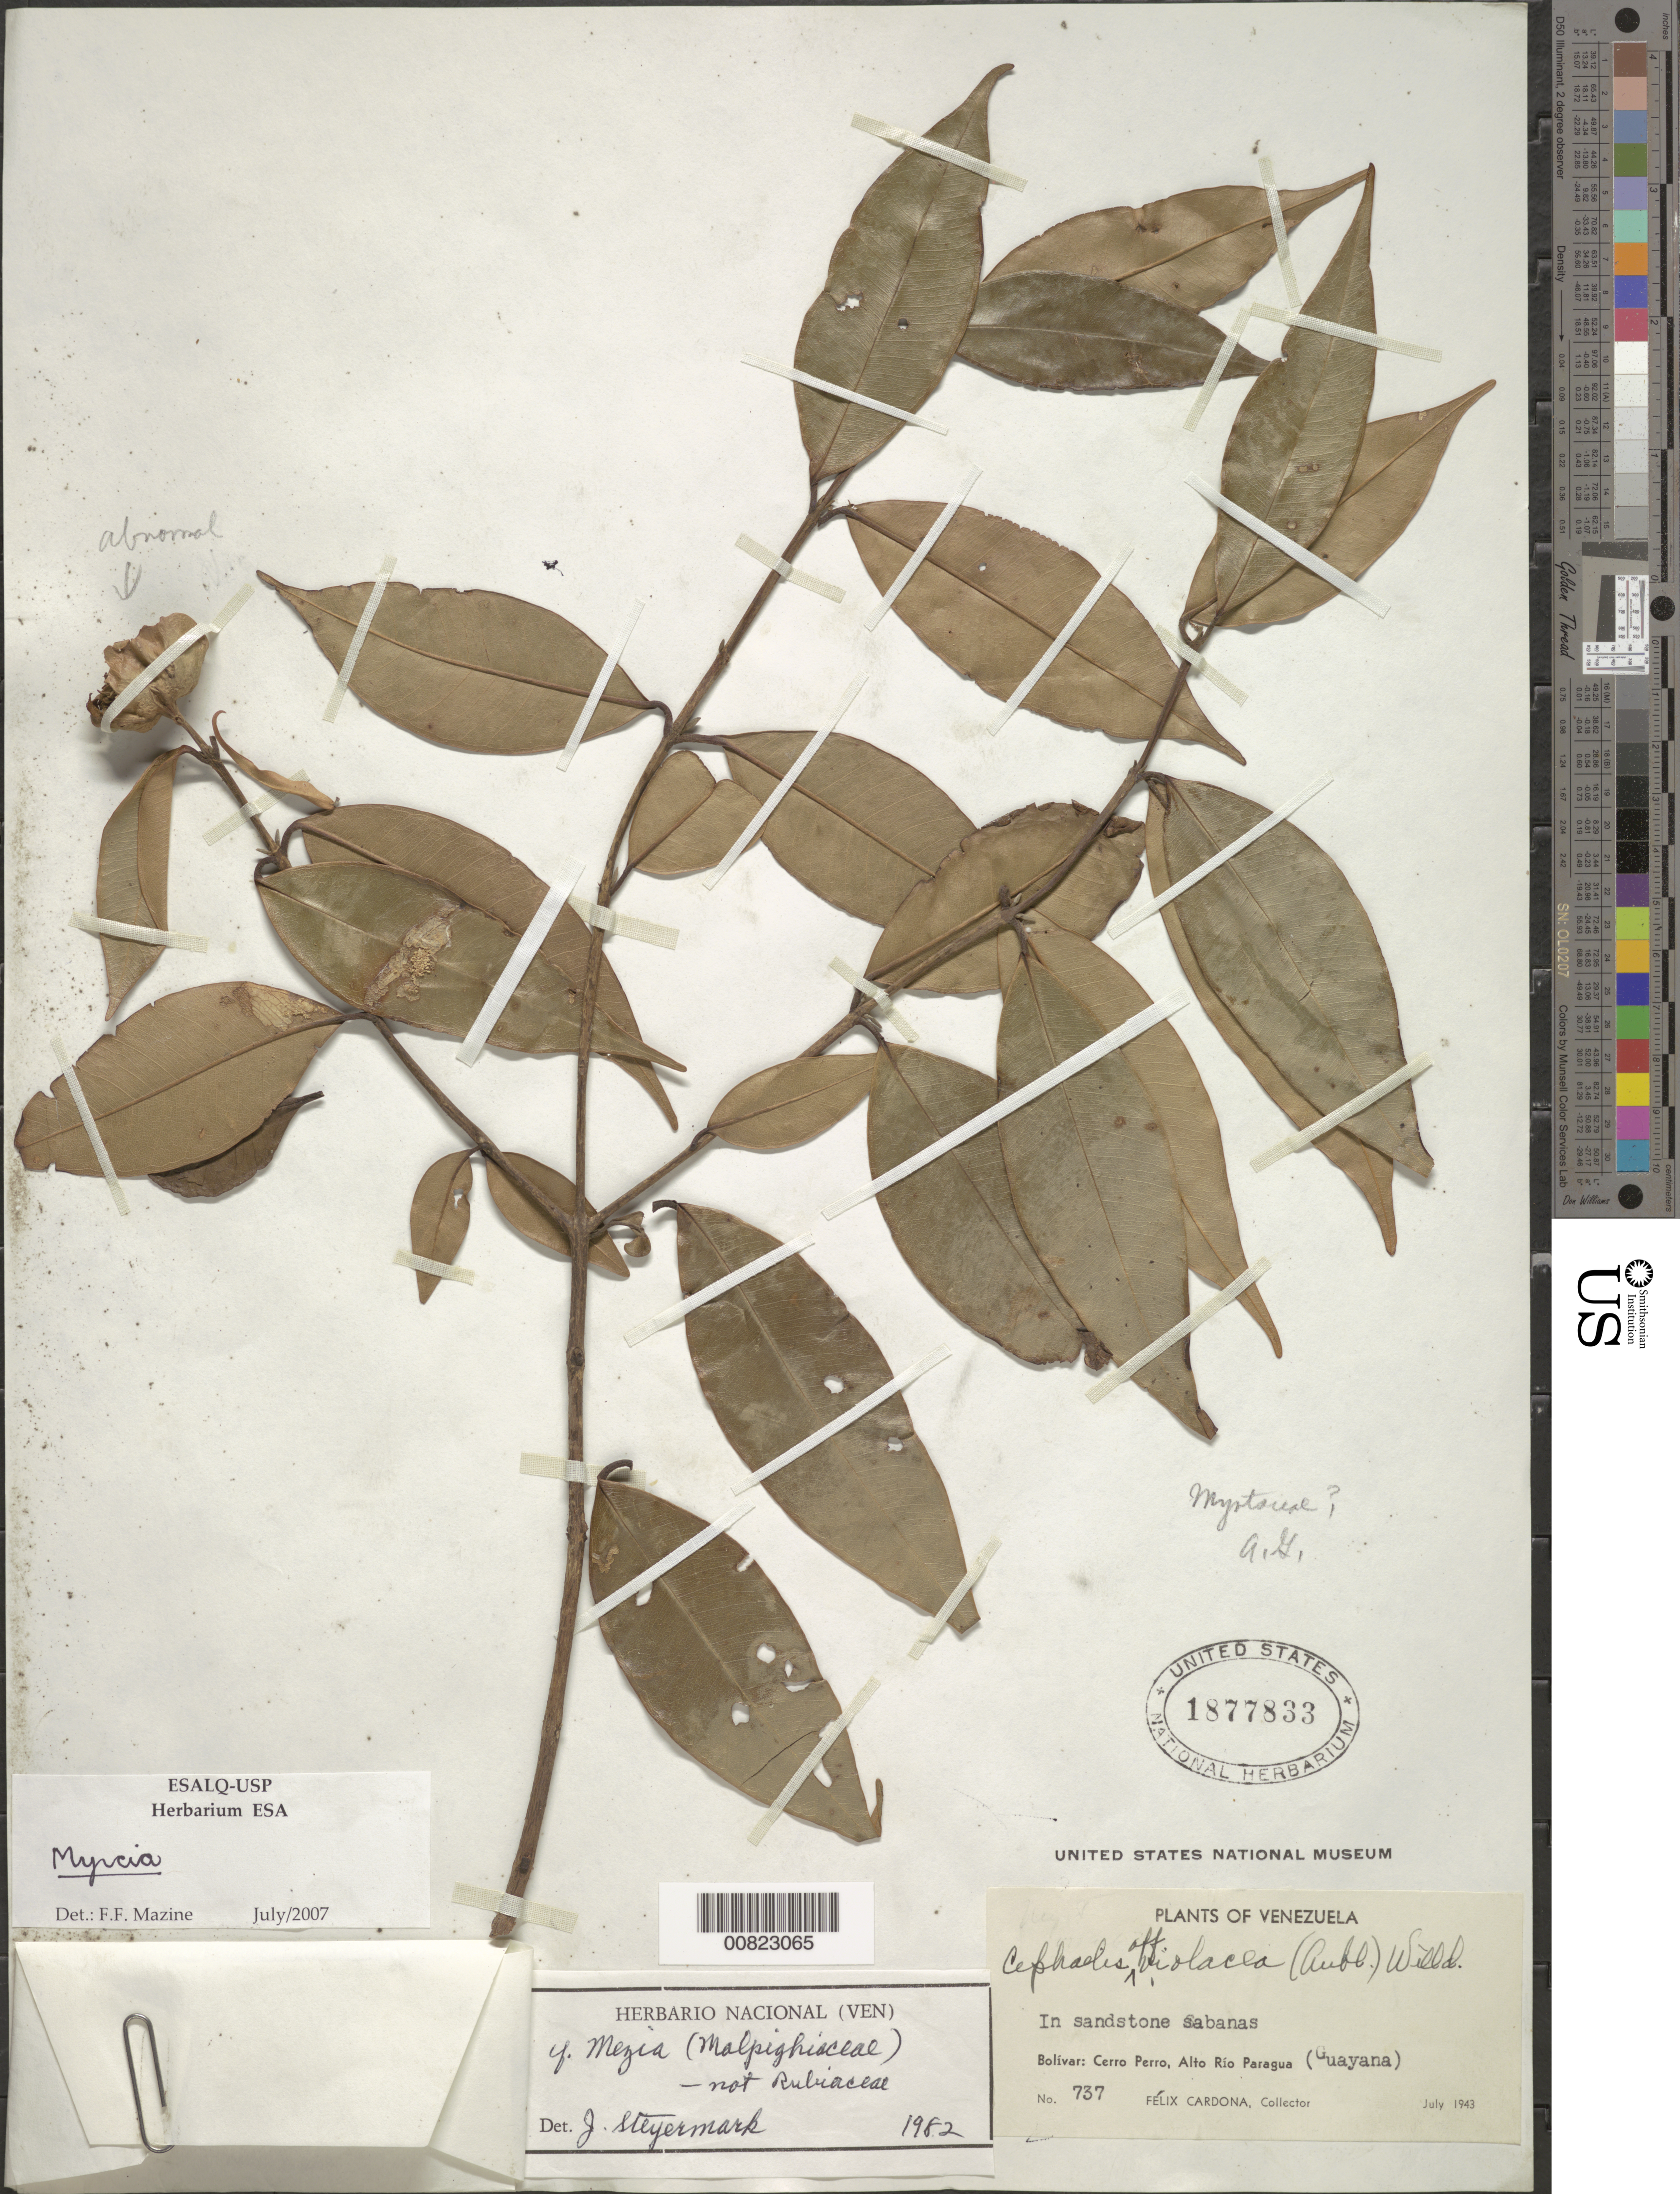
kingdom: Plantae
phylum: Tracheophyta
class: Magnoliopsida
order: Myrtales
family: Myrtaceae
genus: Myrcia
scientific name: Myrcia sp.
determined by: Mazine, Fiorella F.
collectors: F. Cardona Puig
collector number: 737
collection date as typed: Jul-43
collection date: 1943-07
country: Venezuela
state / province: Bolívar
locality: Alto Río Paragua, Cerro Perro (Guayana)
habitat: Sandstone savanna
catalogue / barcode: US 1877833